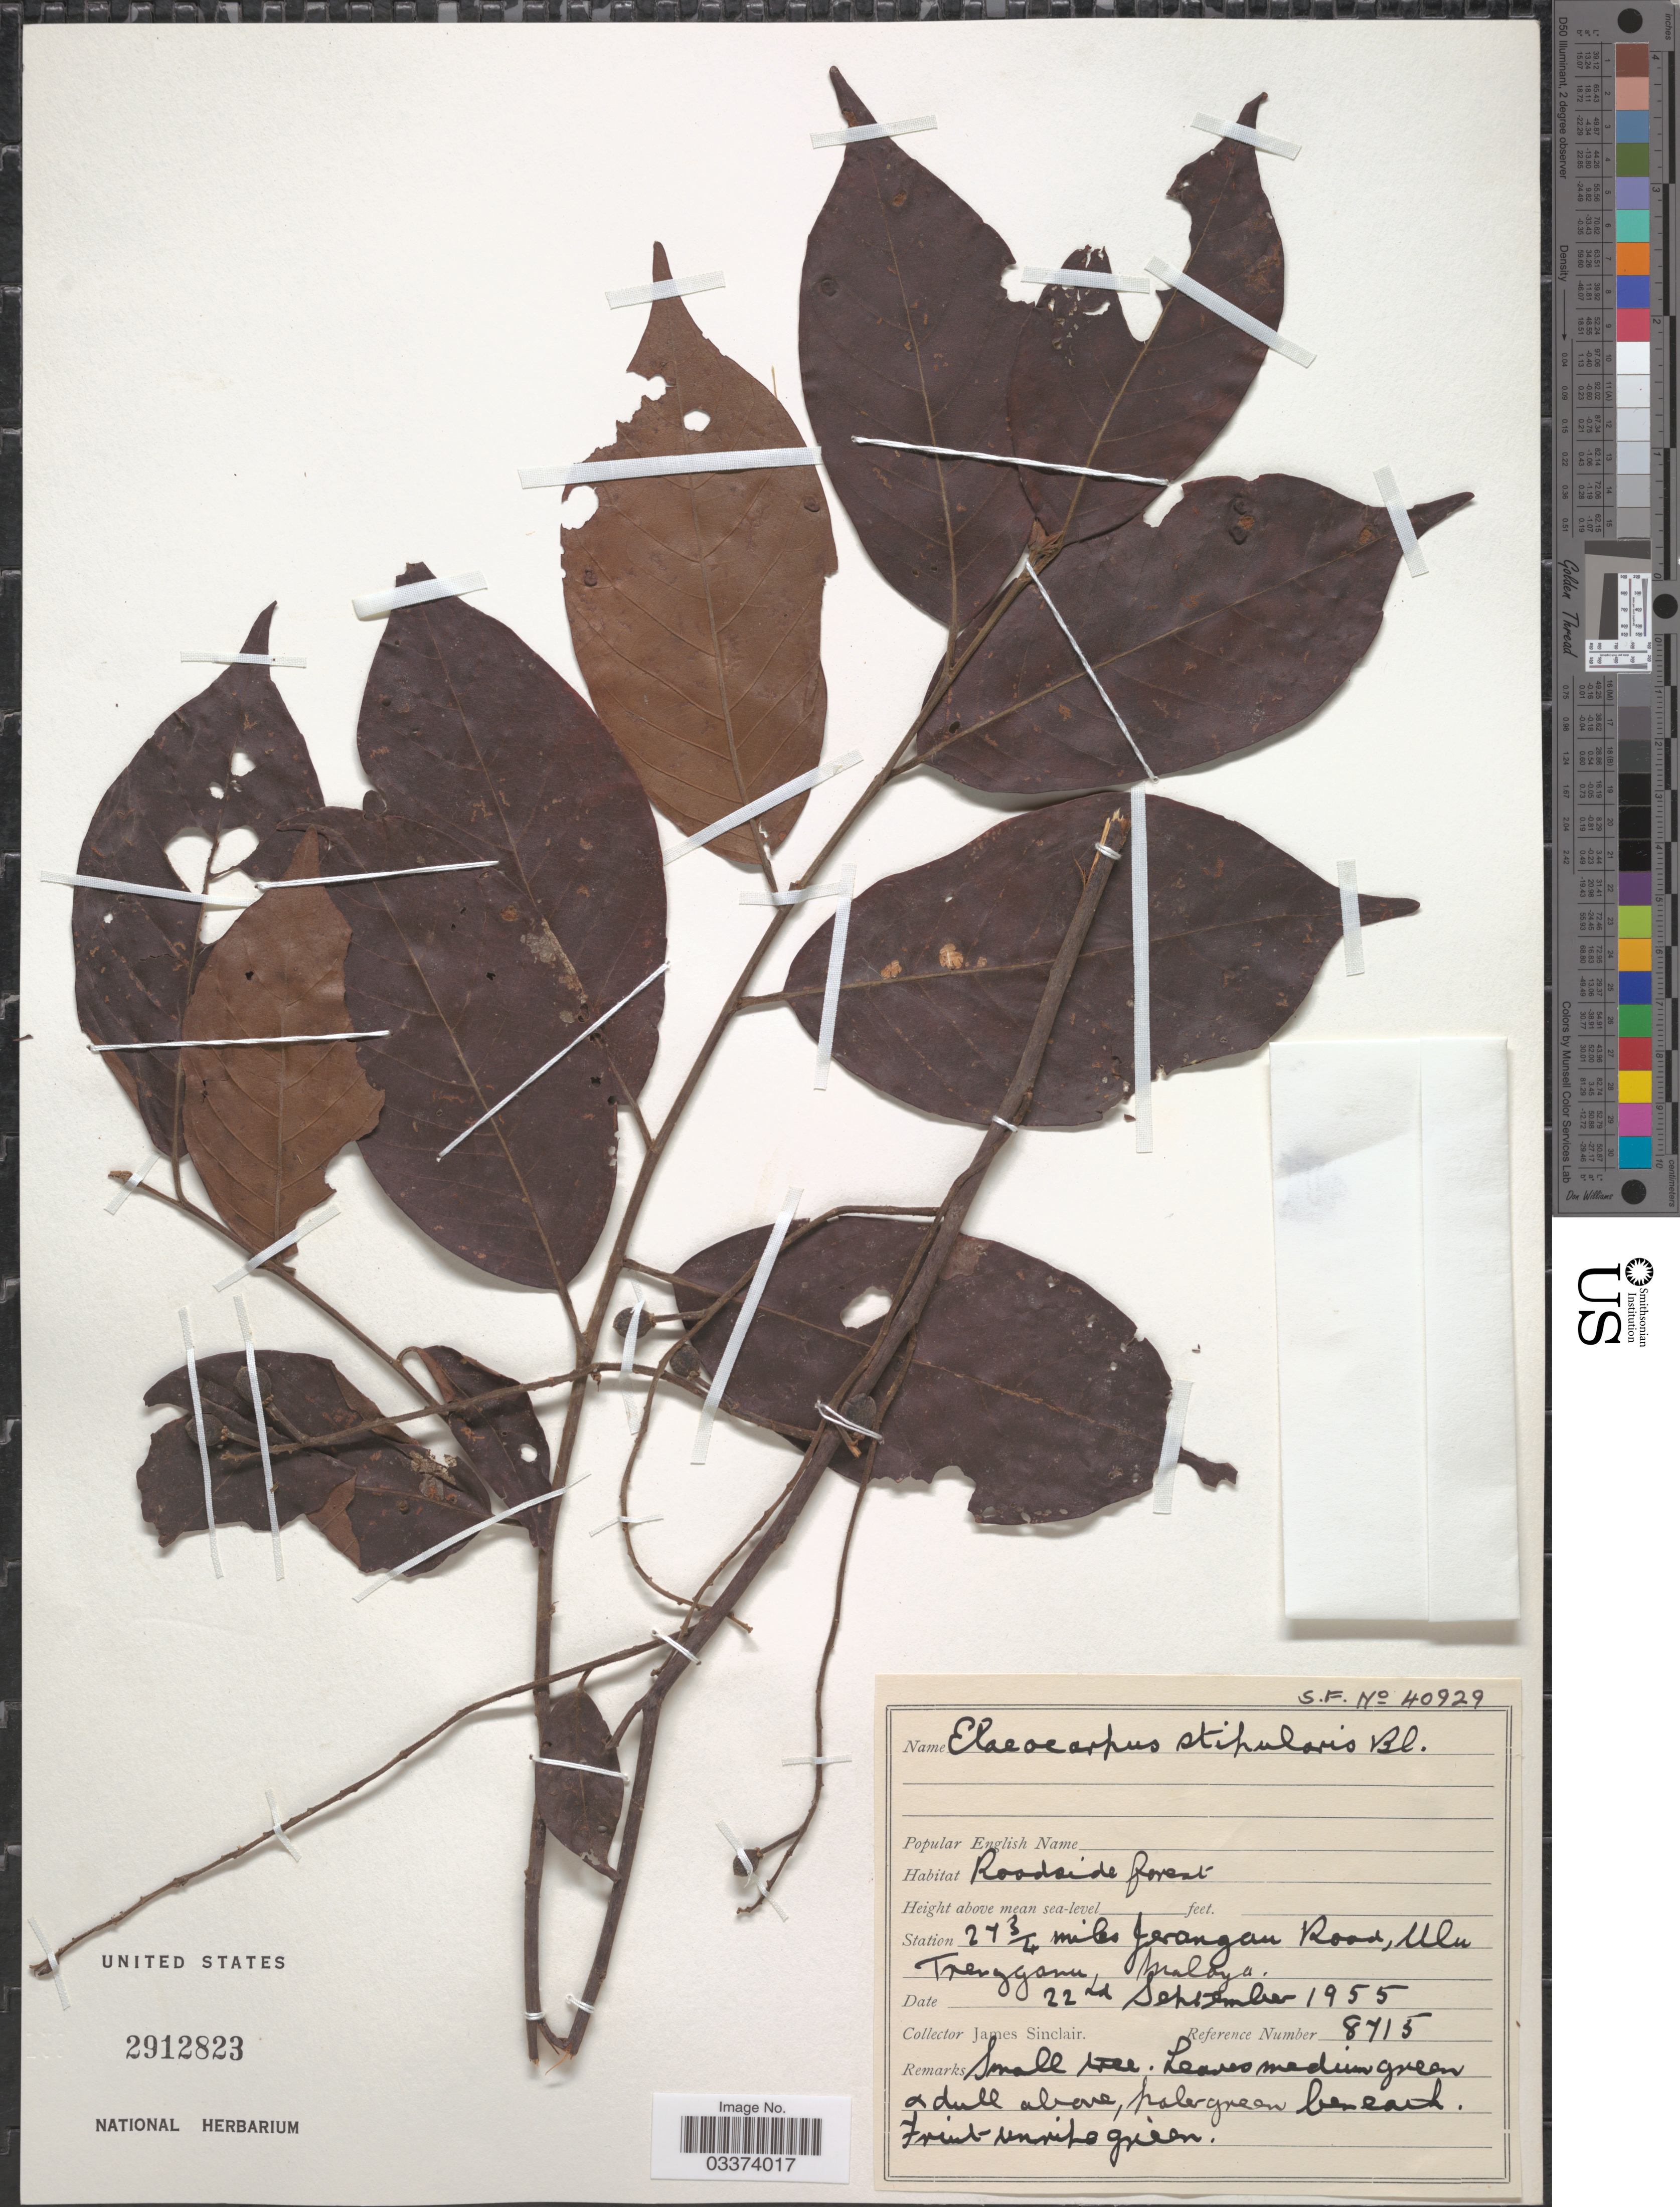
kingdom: Plantae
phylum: Tracheophyta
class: Magnoliopsida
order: Oxalidales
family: Elaeocarpaceae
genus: Elaeocarpus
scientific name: Elaeocarpus stipularis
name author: Blume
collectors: J. Sinclair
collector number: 8715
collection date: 1955-09-22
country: Malaysia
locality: Station 27¾ miles Jerangan Road, Ulu Trengganu, Malaya.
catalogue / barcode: US 2912823